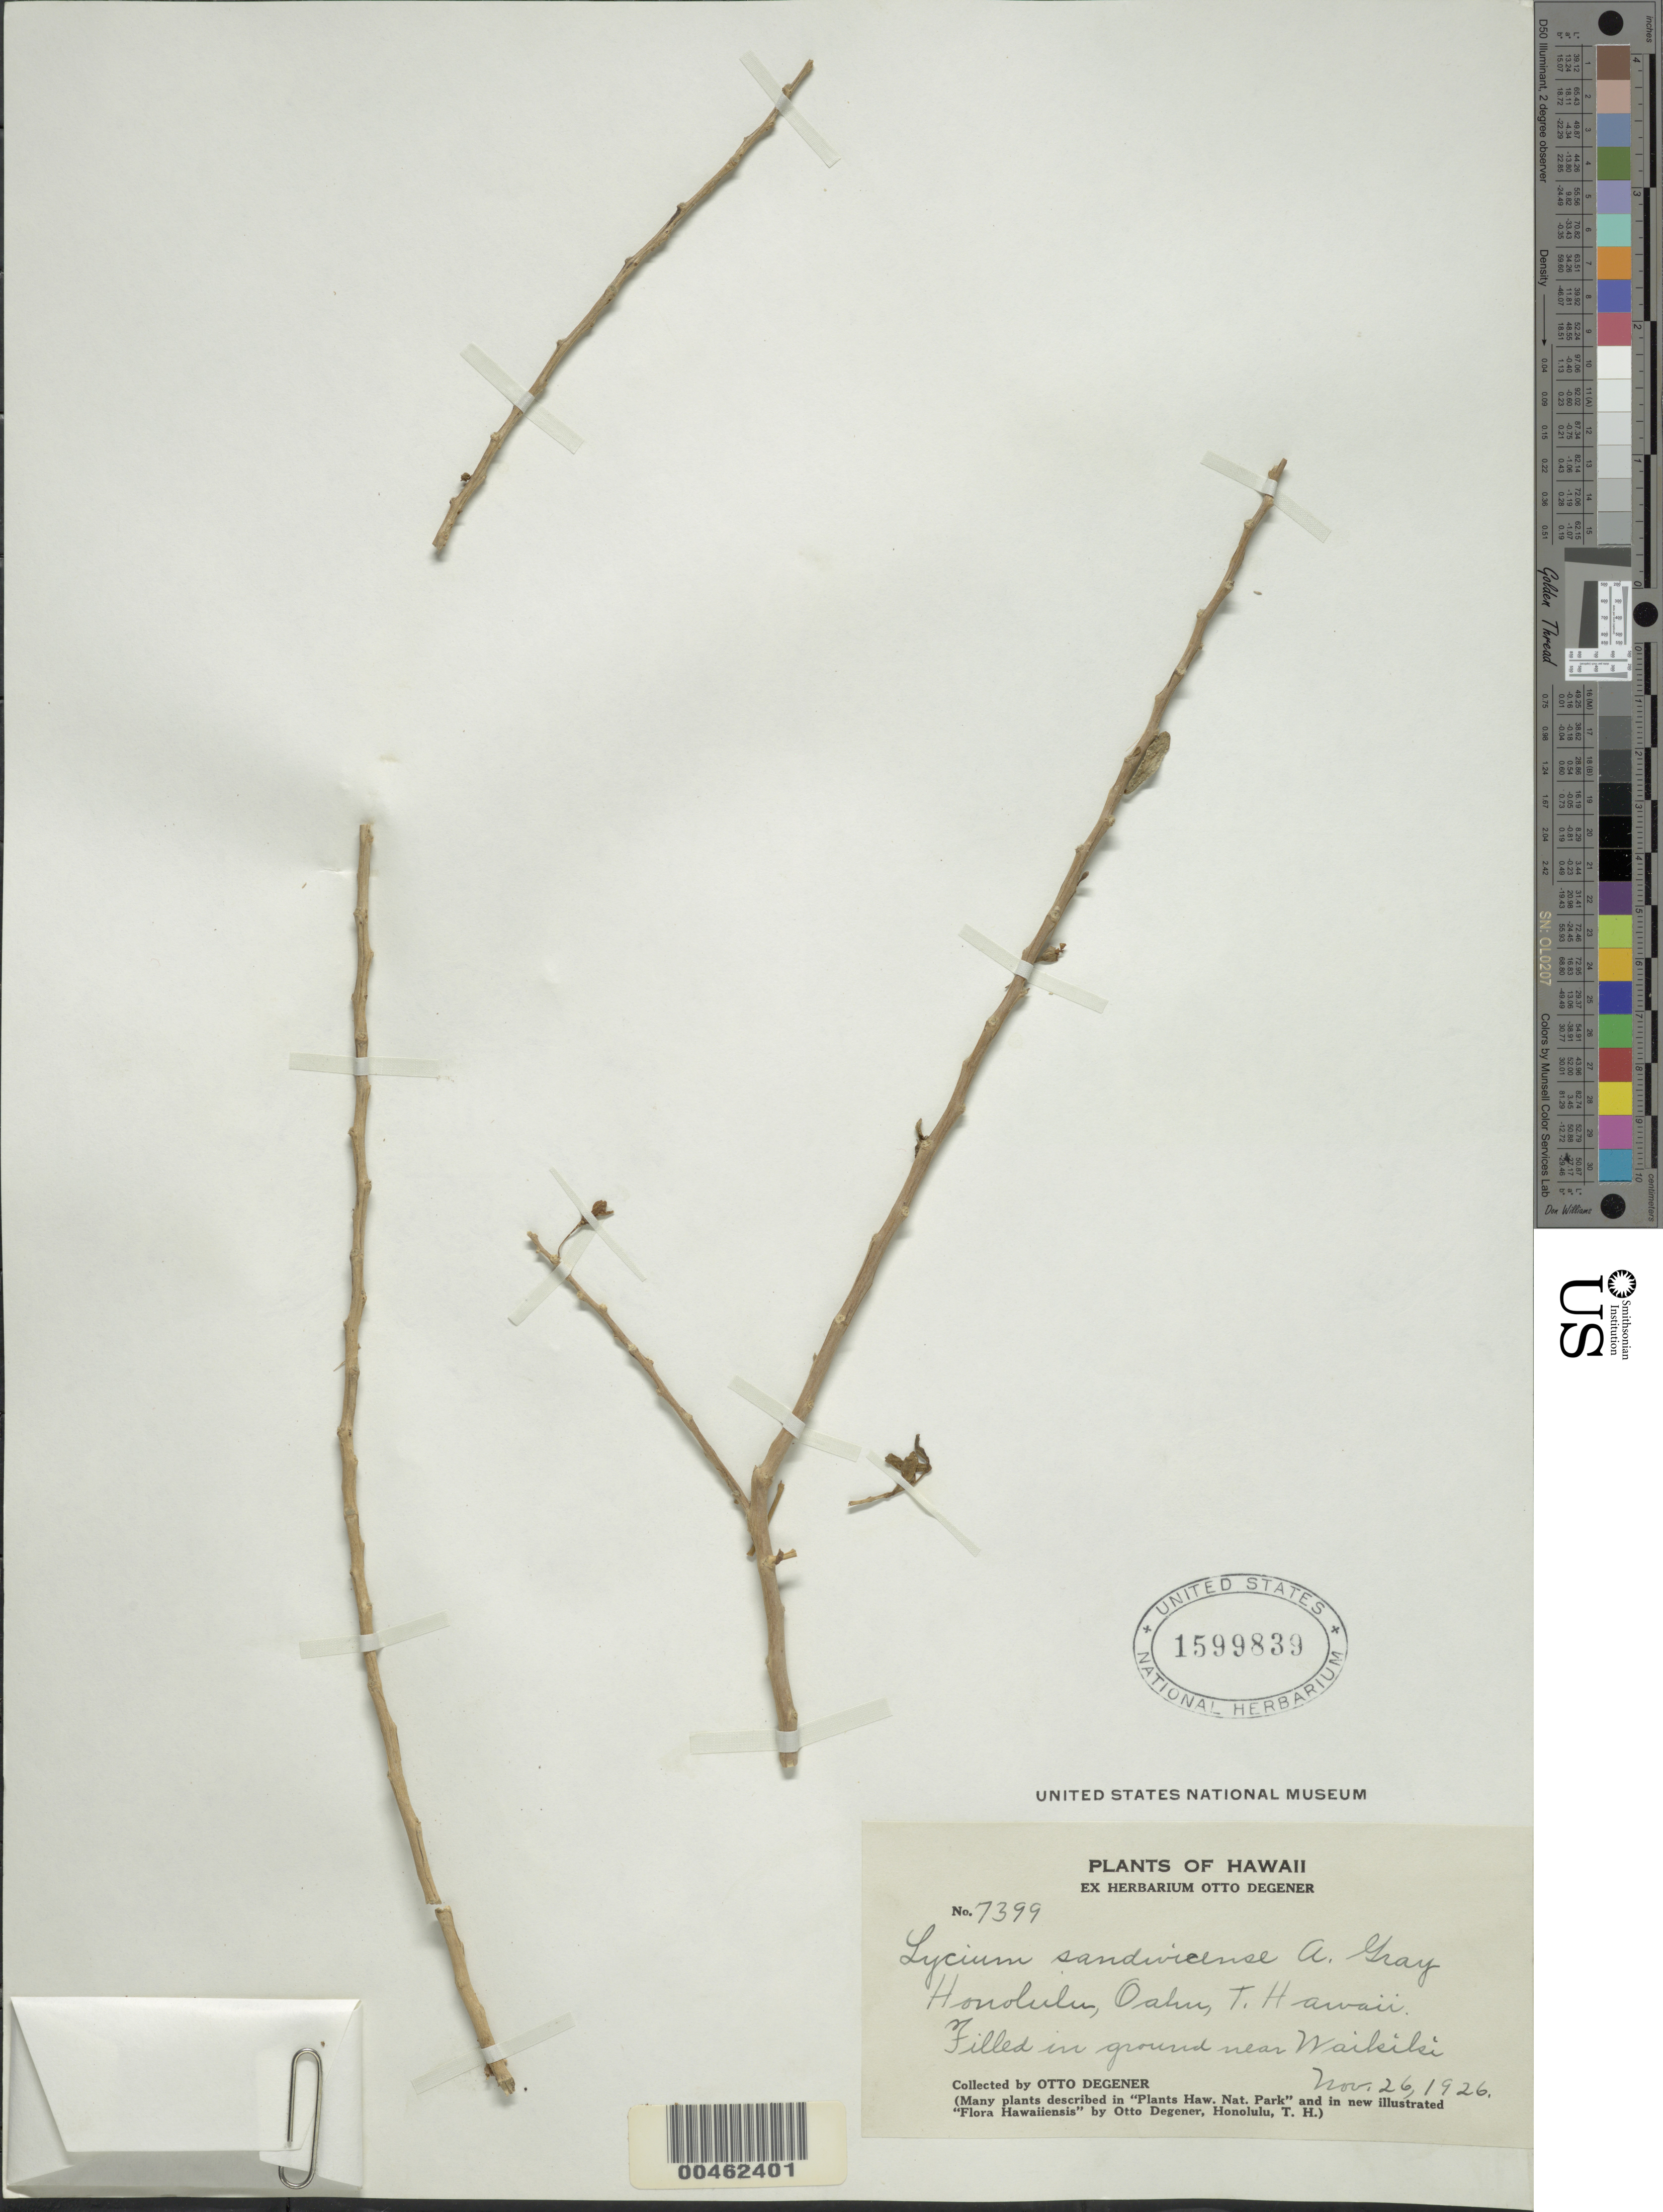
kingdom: Plantae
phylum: Tracheophyta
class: Magnoliopsida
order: Solanales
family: Solanaceae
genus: Lycium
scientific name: Lycium carolinianum var. sandwicense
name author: (A. Gray) C.L. Hitchc.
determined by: Wagner, W. L., (BOT), Smithsonian Institution - National Museum of Natural History (UNITED STATES)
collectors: O. Degener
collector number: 7399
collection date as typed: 26 Nov 1926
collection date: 1926-11-26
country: United States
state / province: Hawaii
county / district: Honolulu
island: Oahu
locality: Honolulu, near Waikiki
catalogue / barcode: US 1599839